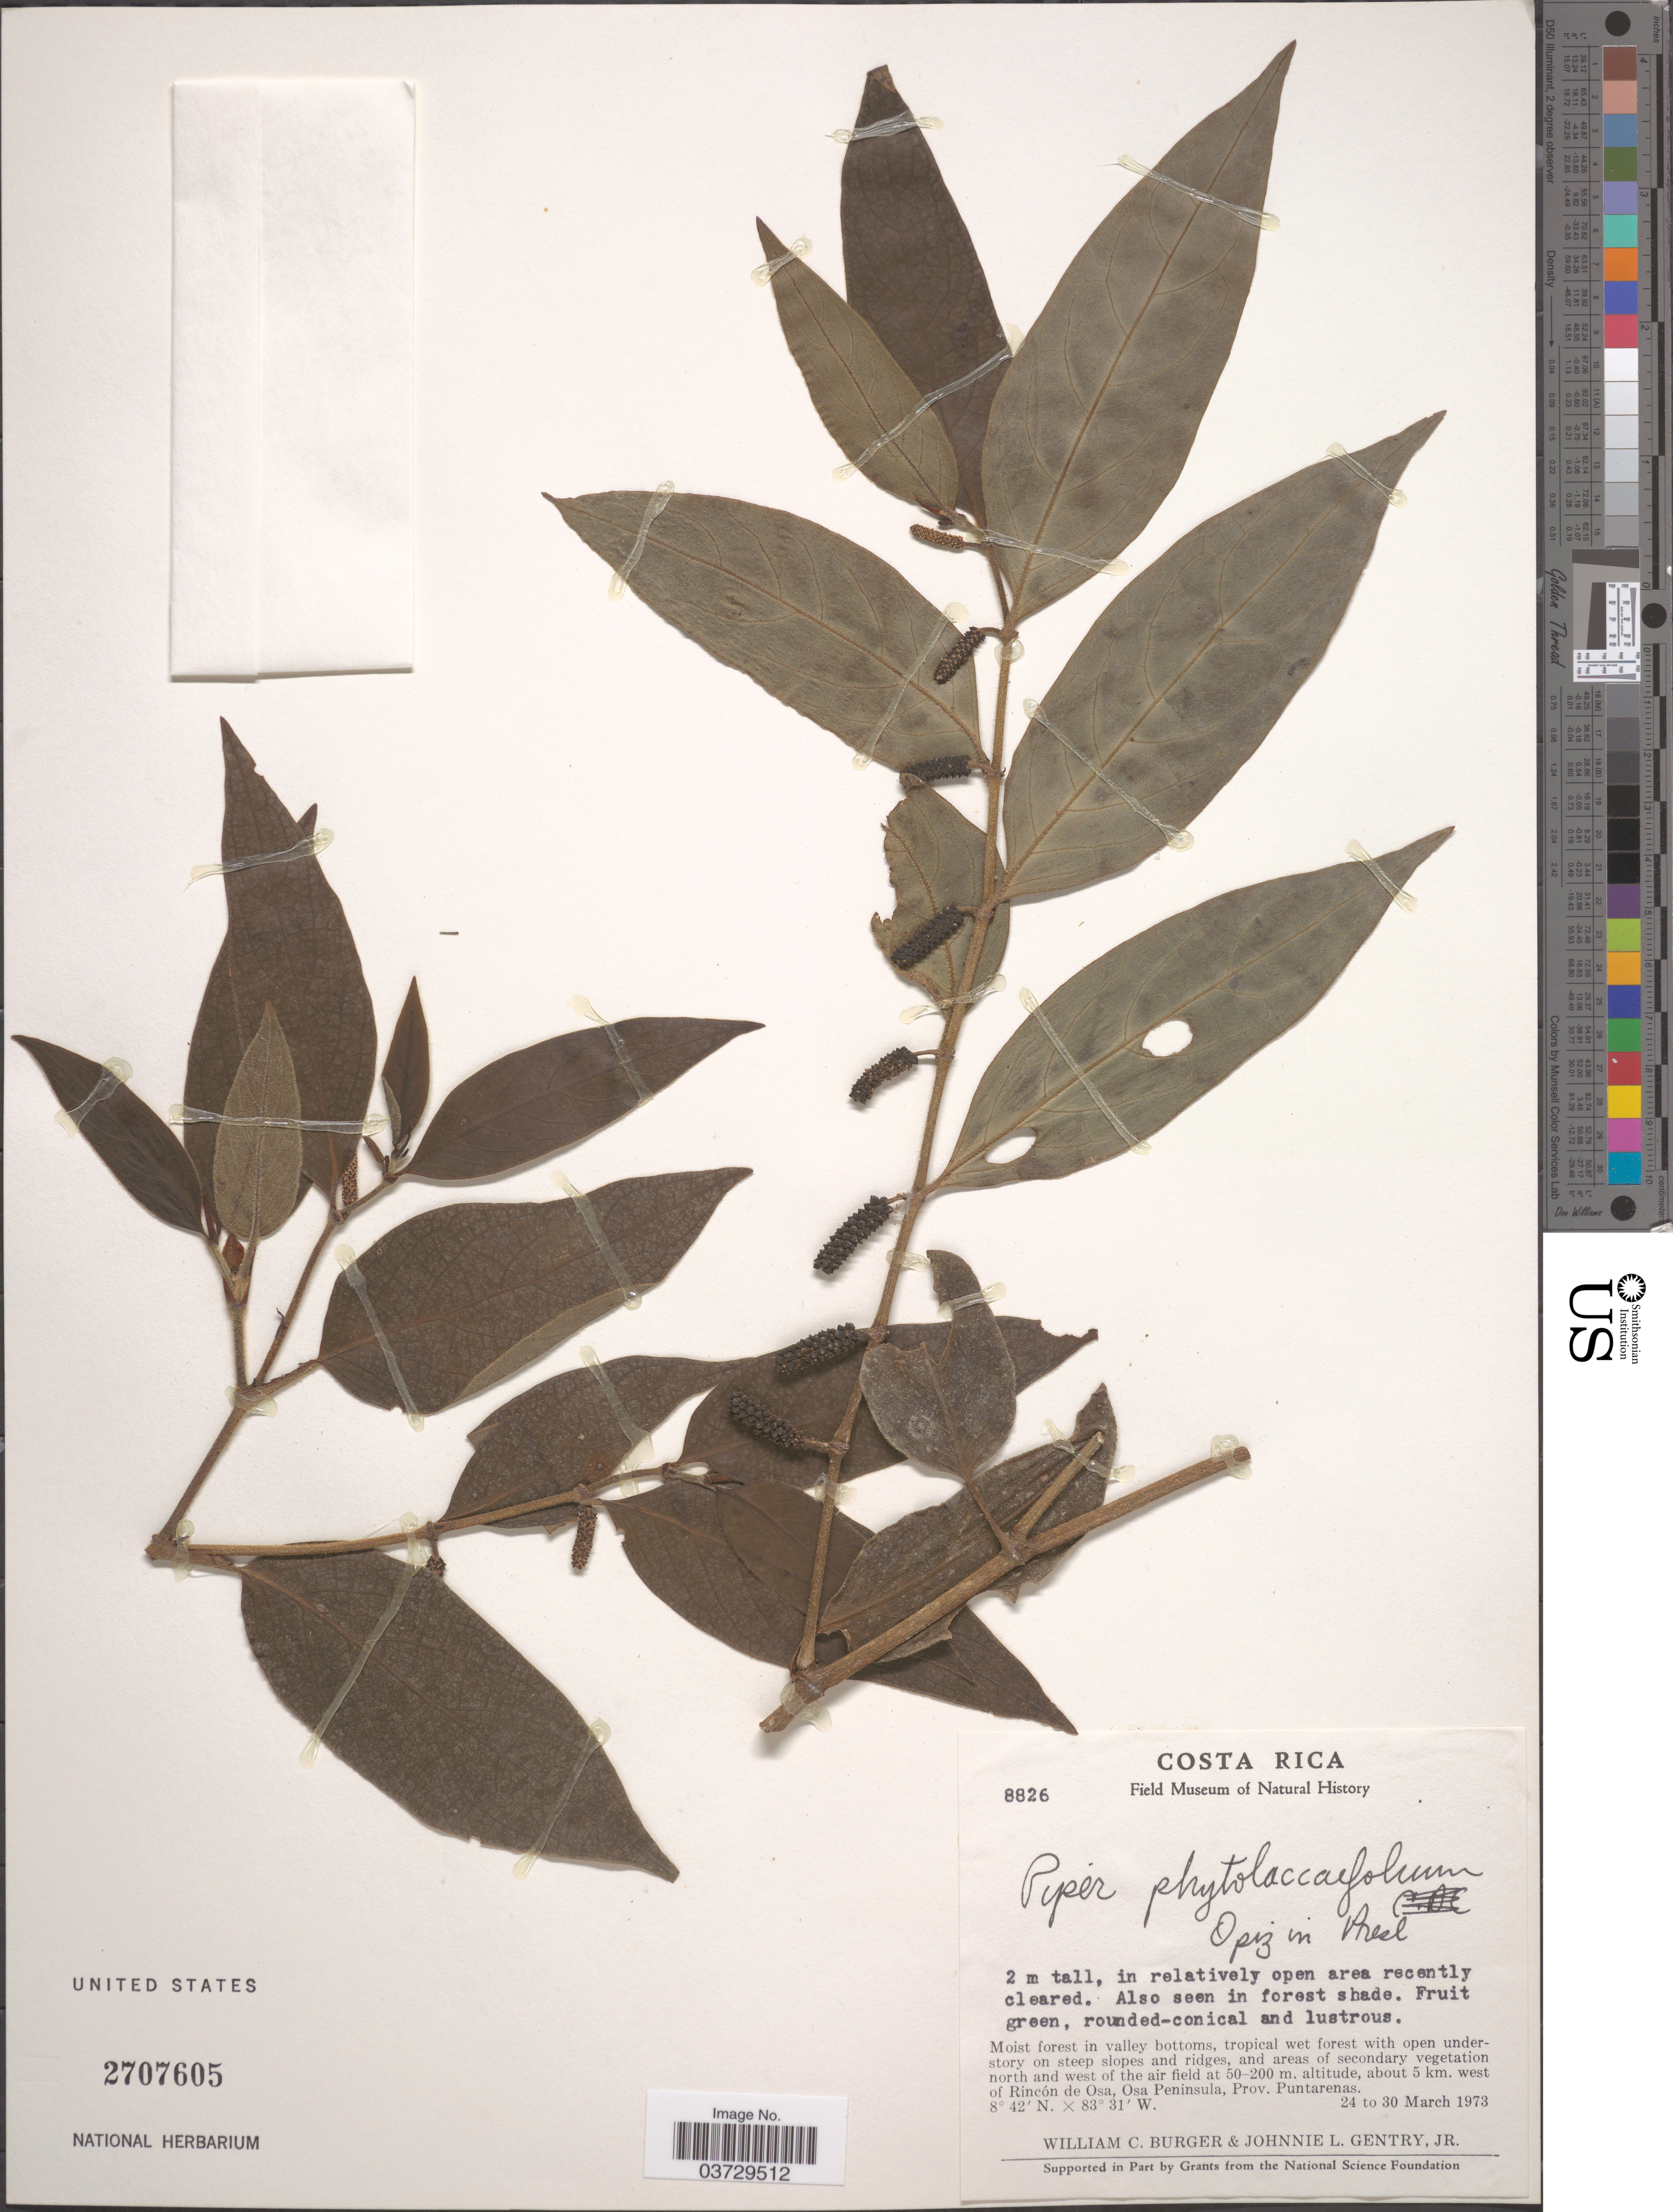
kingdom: Plantae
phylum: Tracheophyta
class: Magnoliopsida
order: Piperales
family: Piperaceae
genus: Piper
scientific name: Piper phytolaccifolium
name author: Opiz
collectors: W. Burger & J. L. Gentry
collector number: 8826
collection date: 1973-03-24/1973-03-30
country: Costa Rica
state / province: Puntarenas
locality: Areas of secondary vegetation north and west of the air field, about 5 km. west of Rincón de Osa, Osa Peninsula.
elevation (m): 50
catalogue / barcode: US 2707605